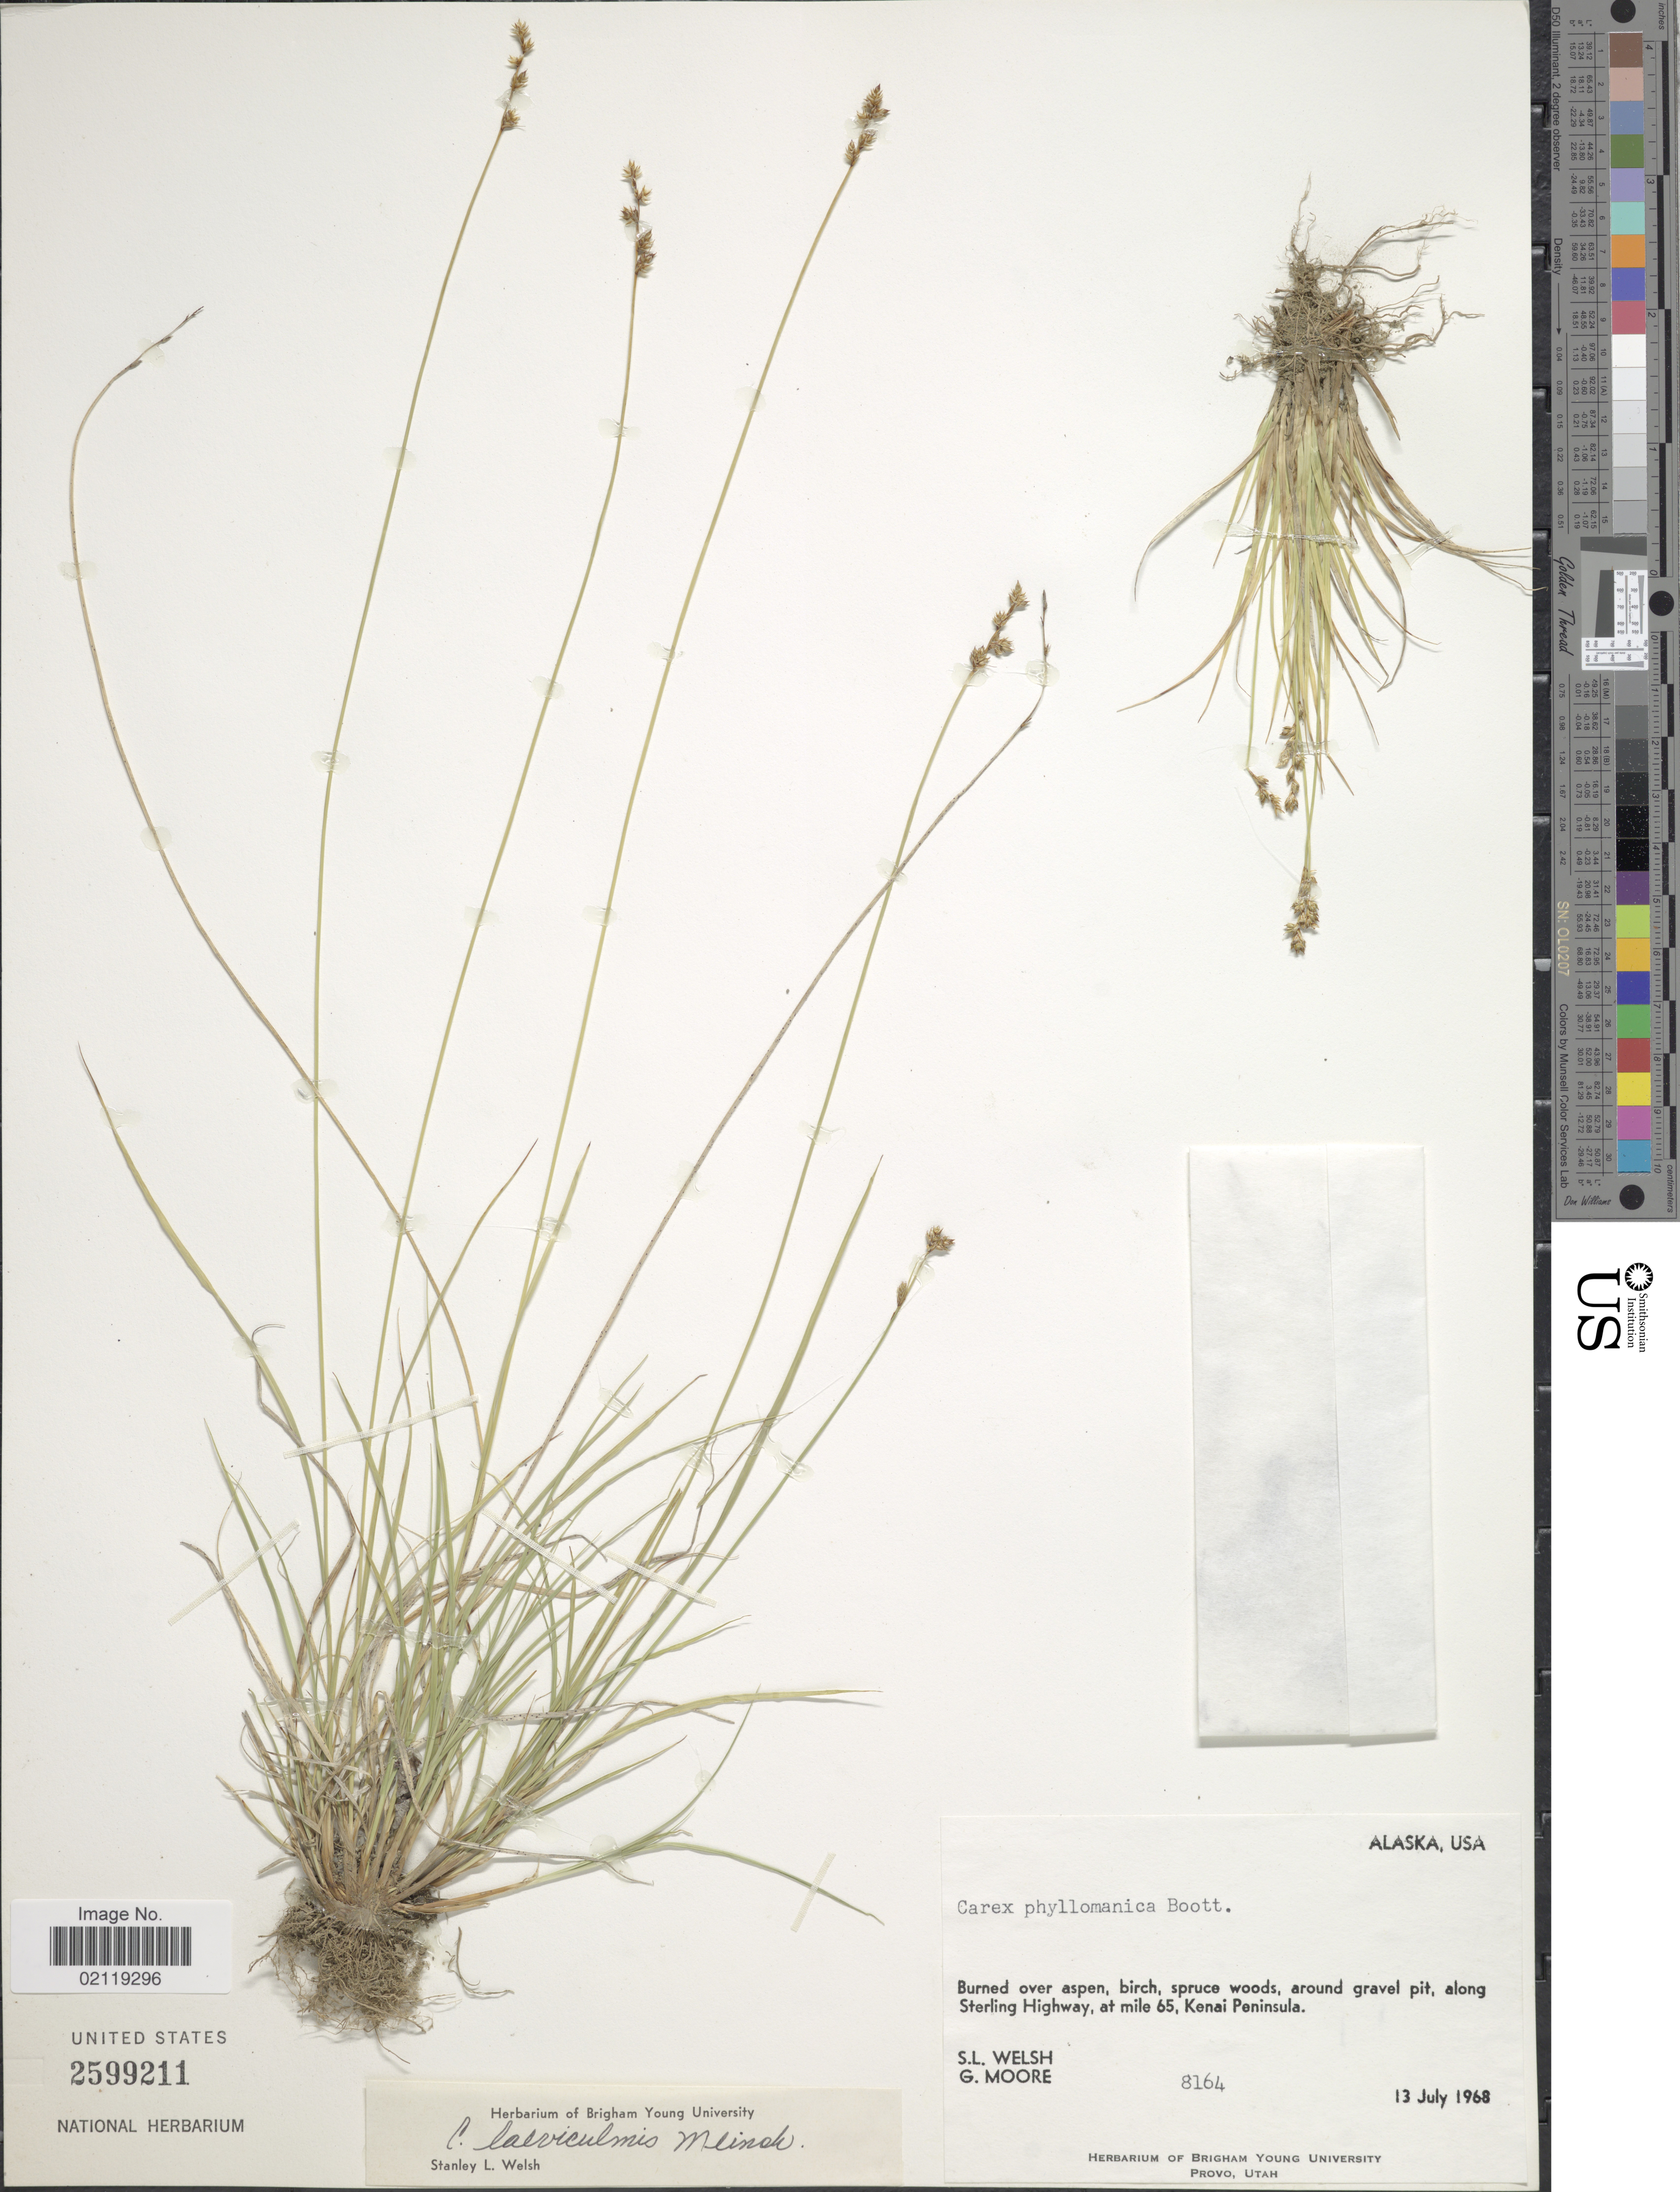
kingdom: Plantae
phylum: Tracheophyta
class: Liliopsida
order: Poales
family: Cyperaceae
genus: Carex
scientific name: Carex laeviculmis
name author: Meinsh.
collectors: S. Welsh & G. Moore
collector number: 8164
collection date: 1968-07-13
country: United States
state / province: Alaska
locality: Along Sterling Highway, at mile 65, Kenai Peninsula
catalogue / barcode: US 2599211